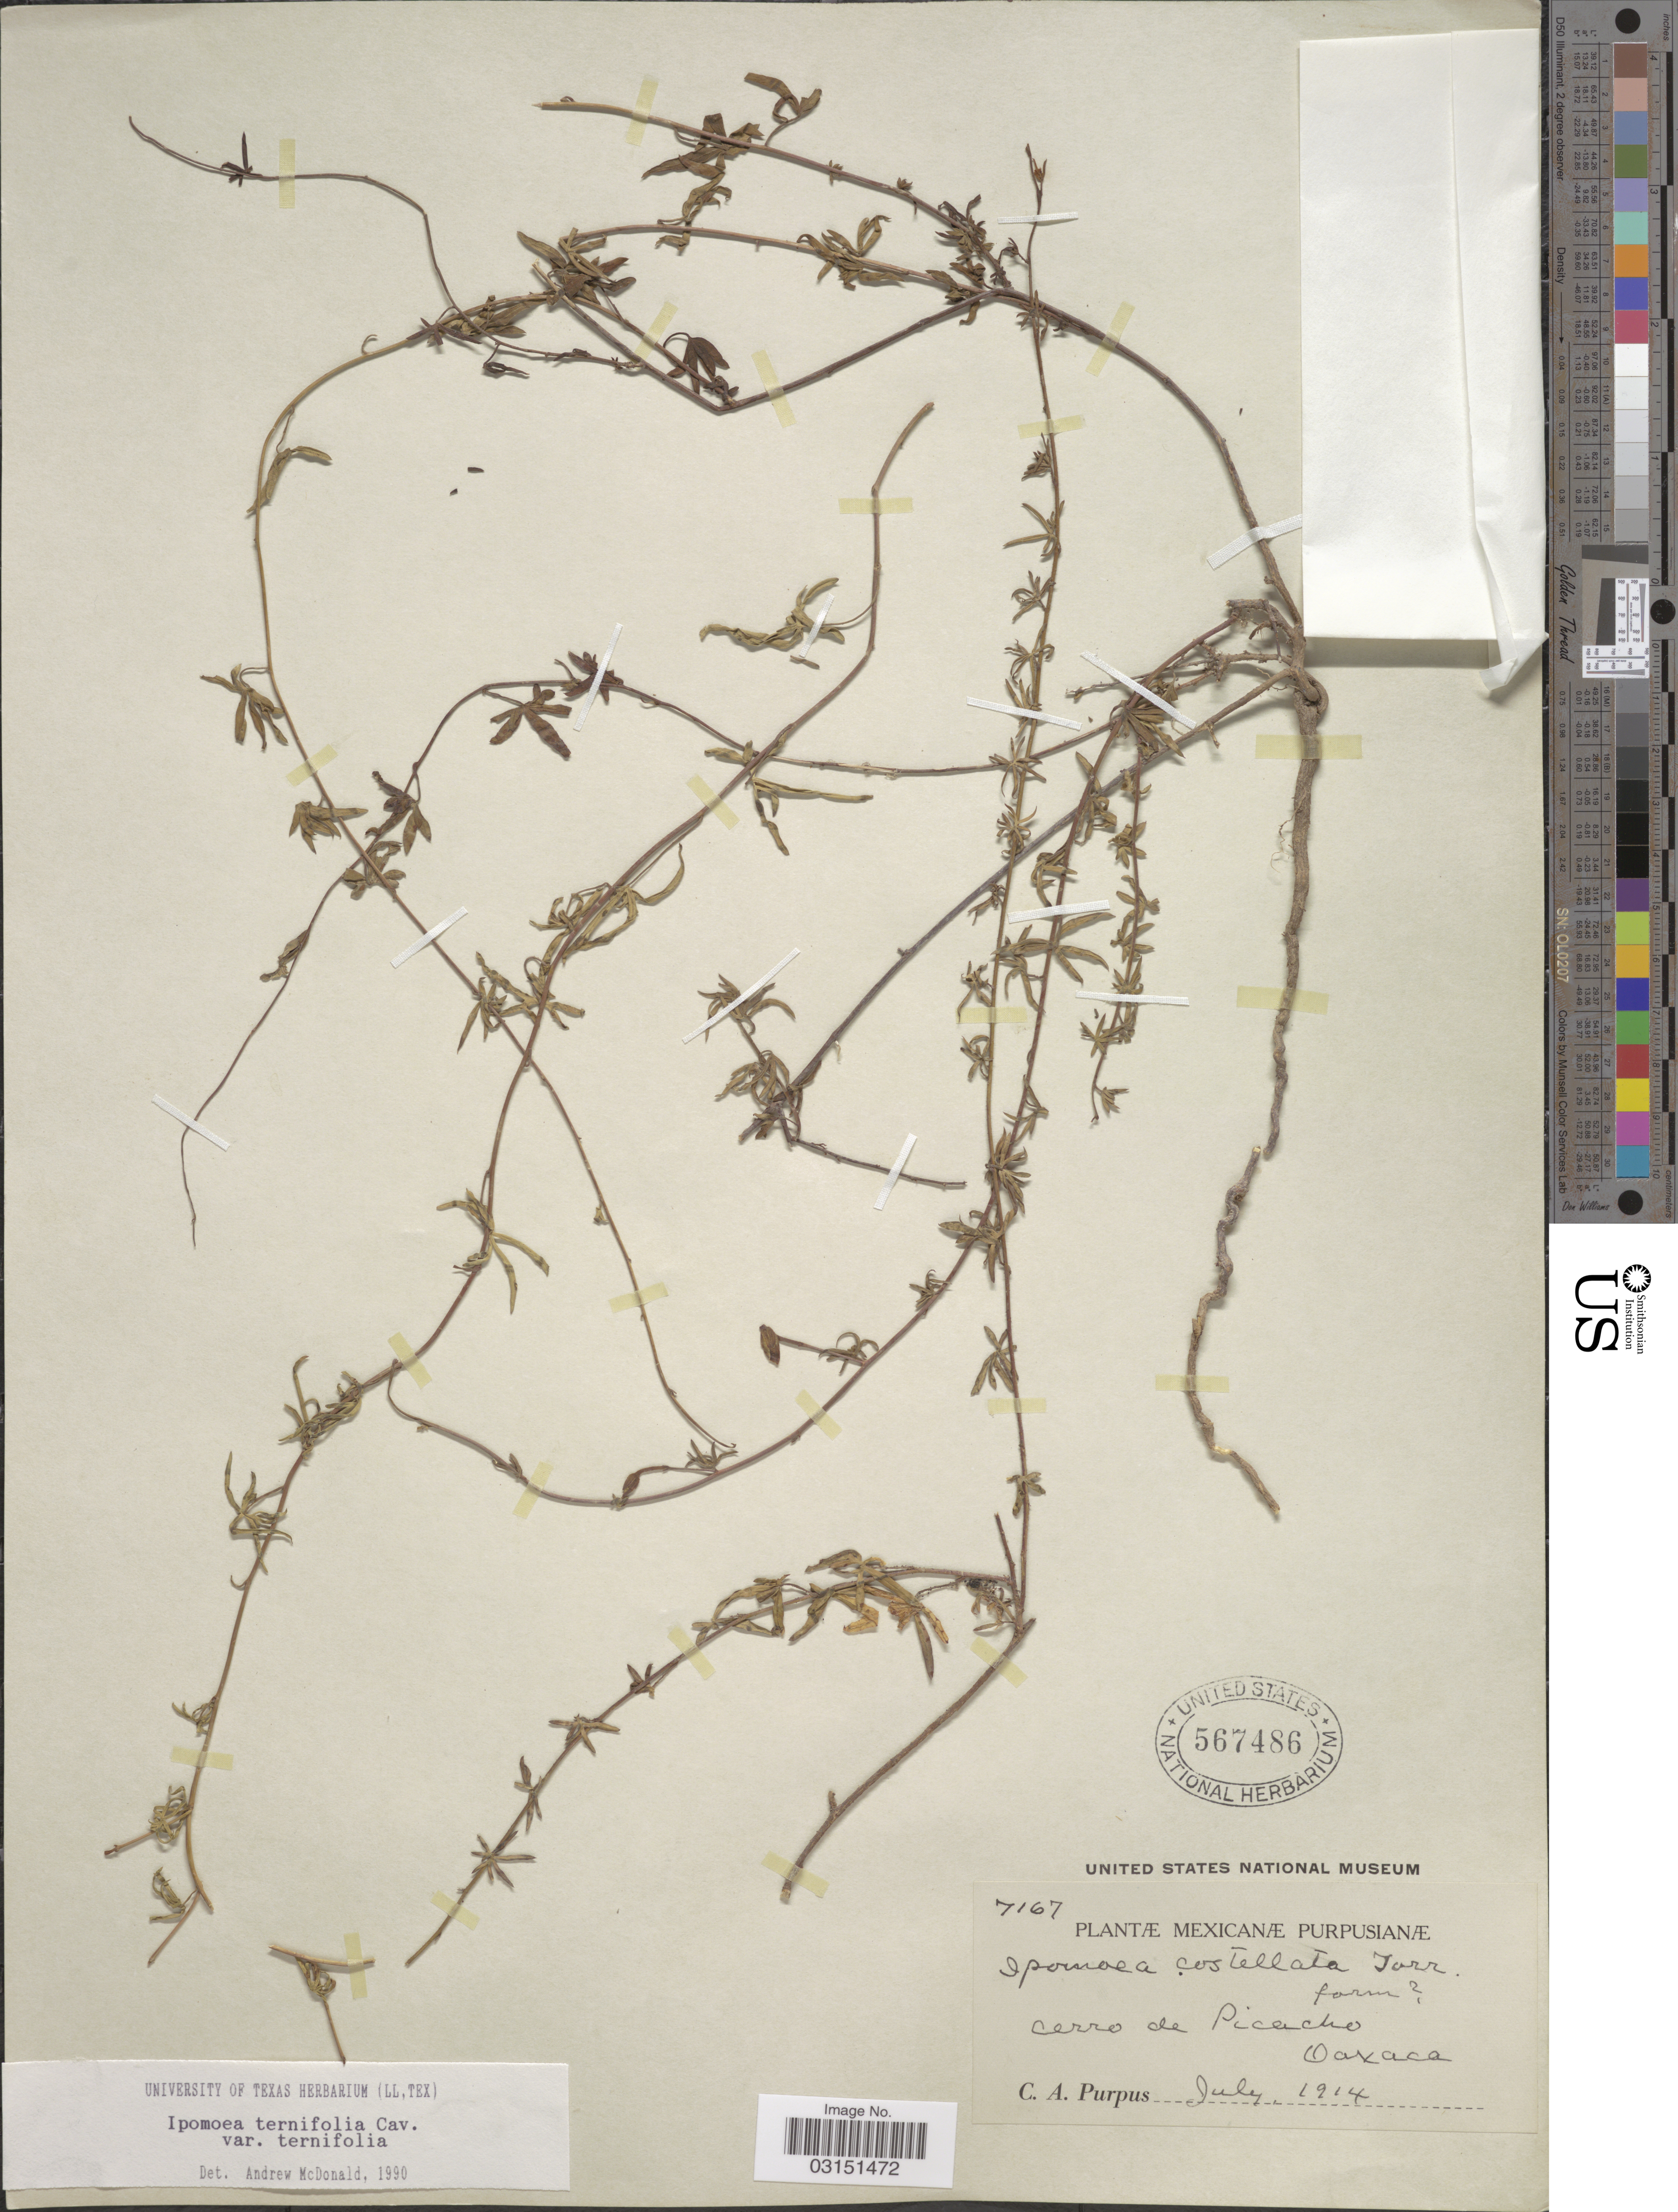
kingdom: Plantae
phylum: Tracheophyta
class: Magnoliopsida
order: Solanales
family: Convolvulaceae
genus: Ipomoea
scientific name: Ipomoea ternifolia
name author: Cav.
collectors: C. A. Purpus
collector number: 7167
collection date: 1914-07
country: Mexico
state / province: Oaxaca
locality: Cerro de Picacho.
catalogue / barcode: US 567486